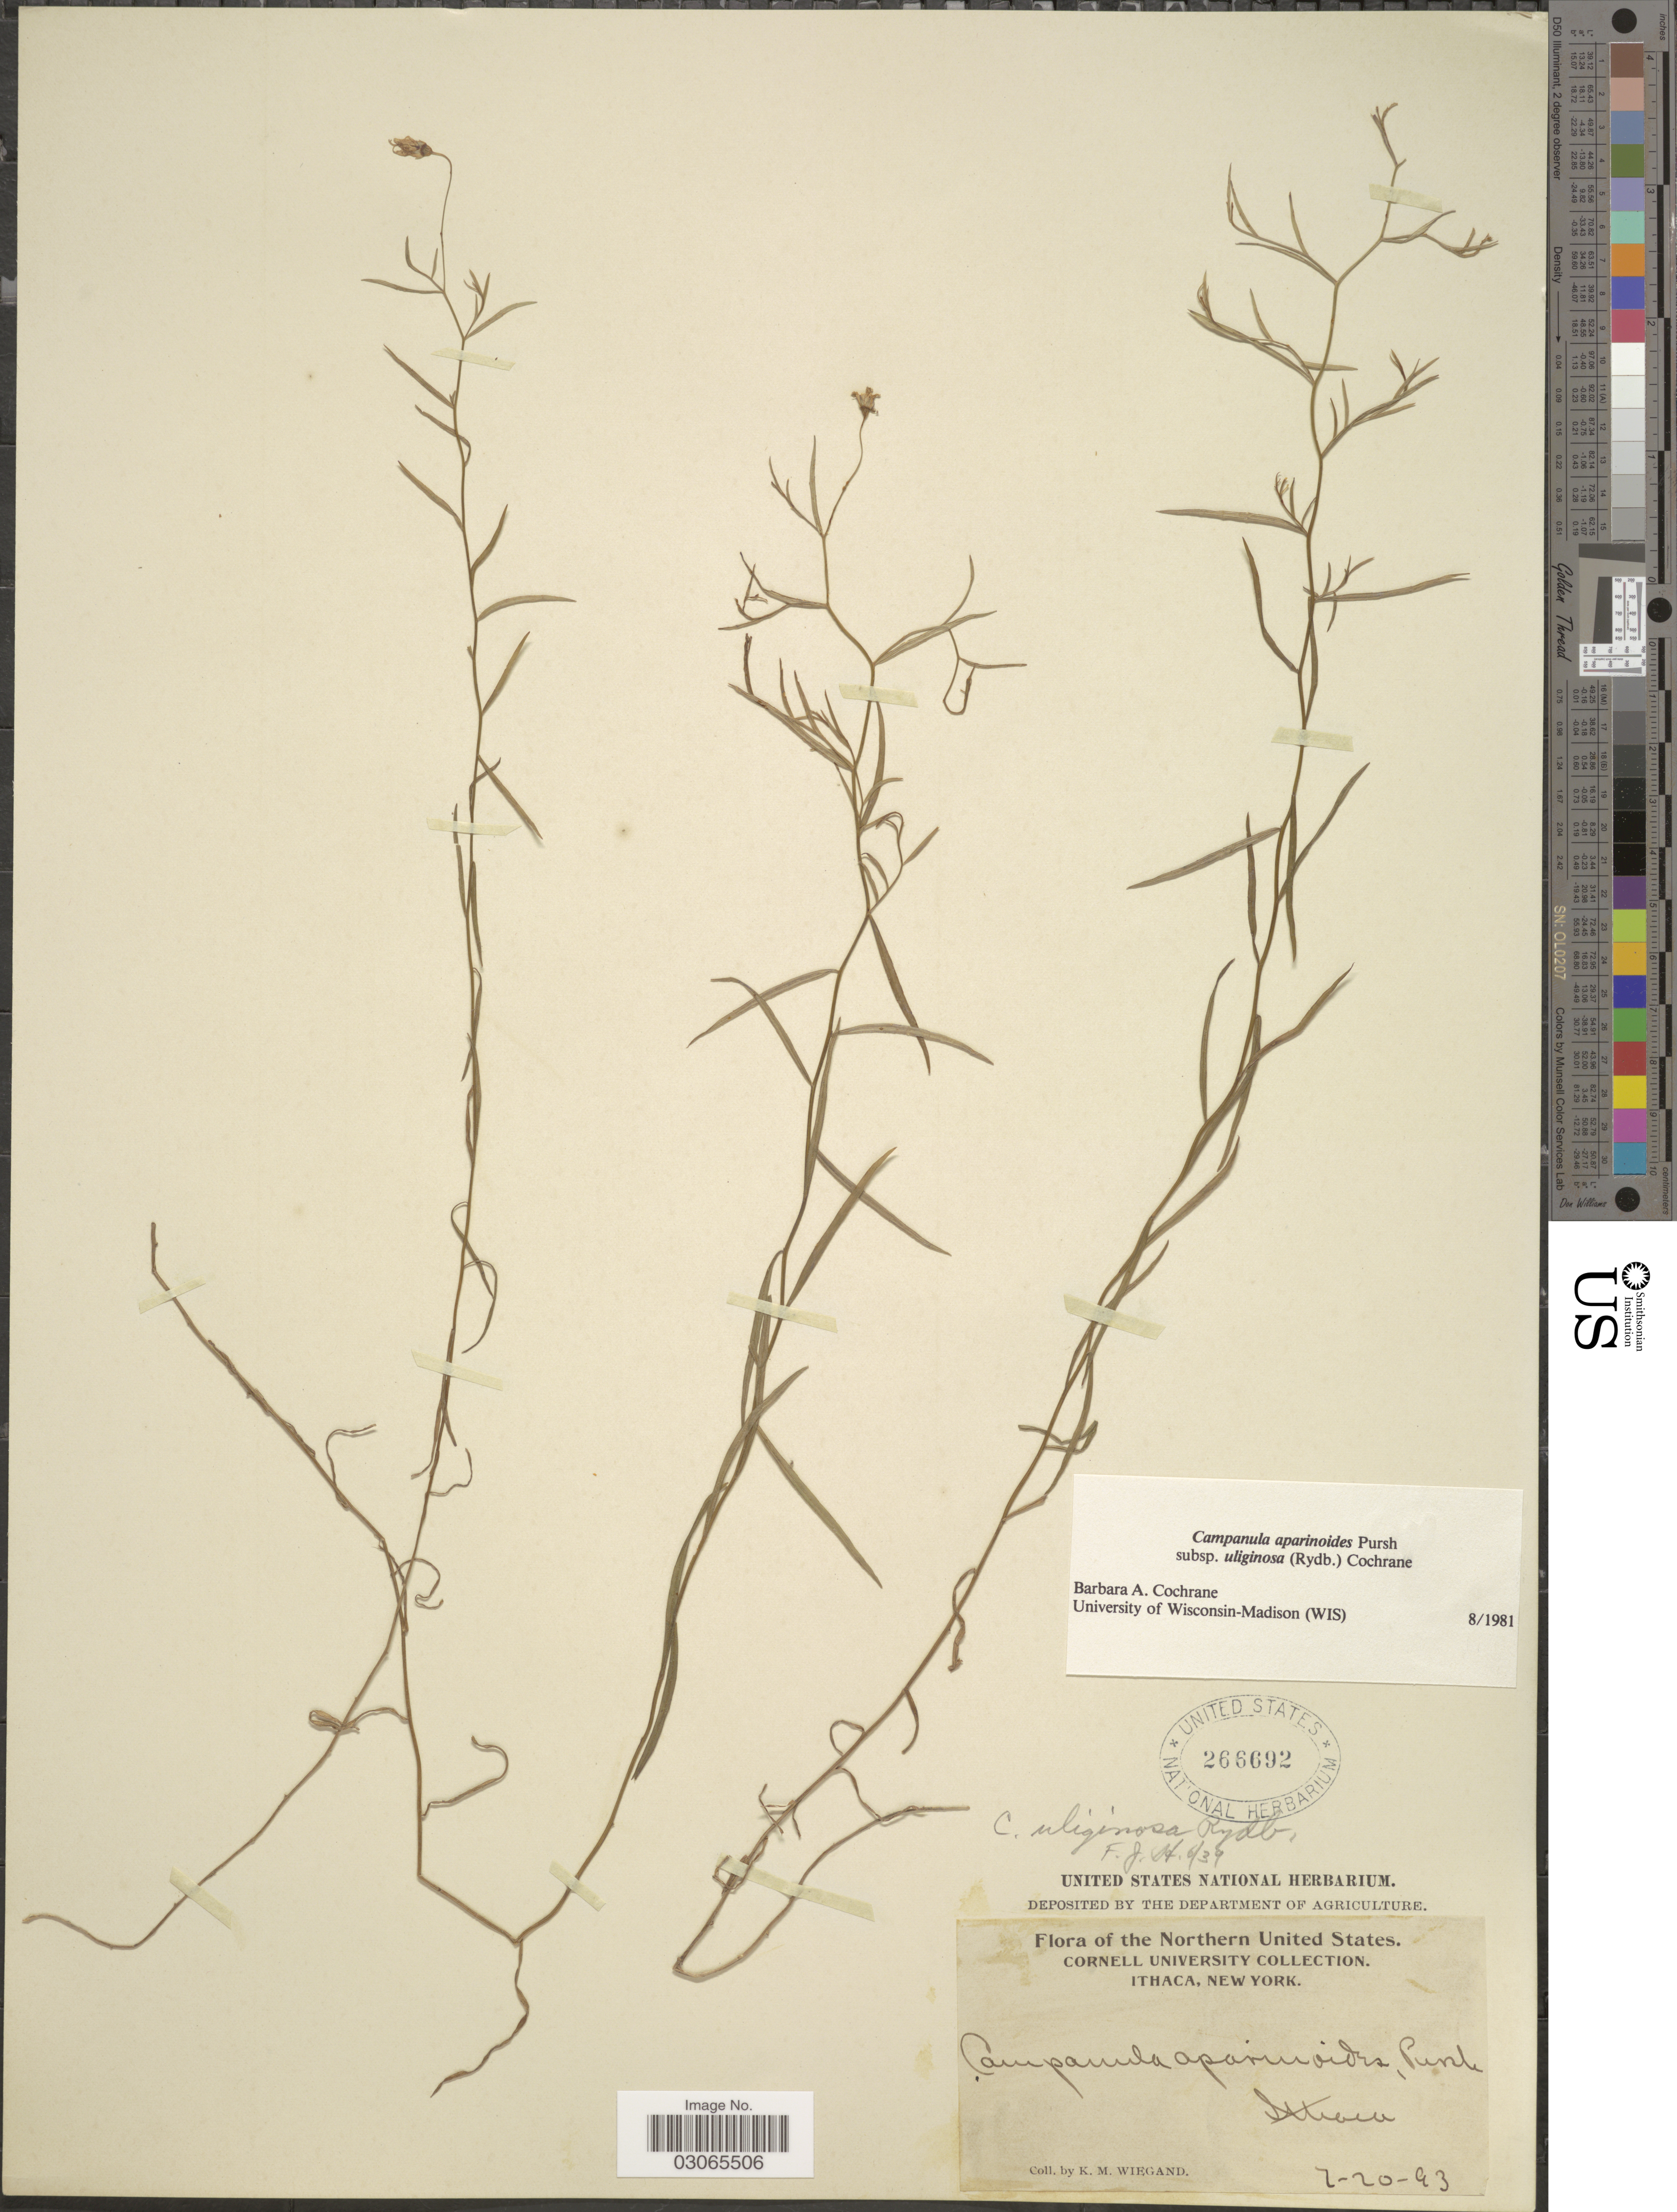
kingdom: Plantae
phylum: Tracheophyta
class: Magnoliopsida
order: Asterales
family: Campanulaceae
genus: Campanula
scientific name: Campanula aparinoides var. uliginosa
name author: (Rydb.) Gleason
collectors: K. M. Wiegand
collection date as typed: Transcribed d/m/y: 20/7/93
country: United States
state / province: New York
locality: Ithaca.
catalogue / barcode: US 266692